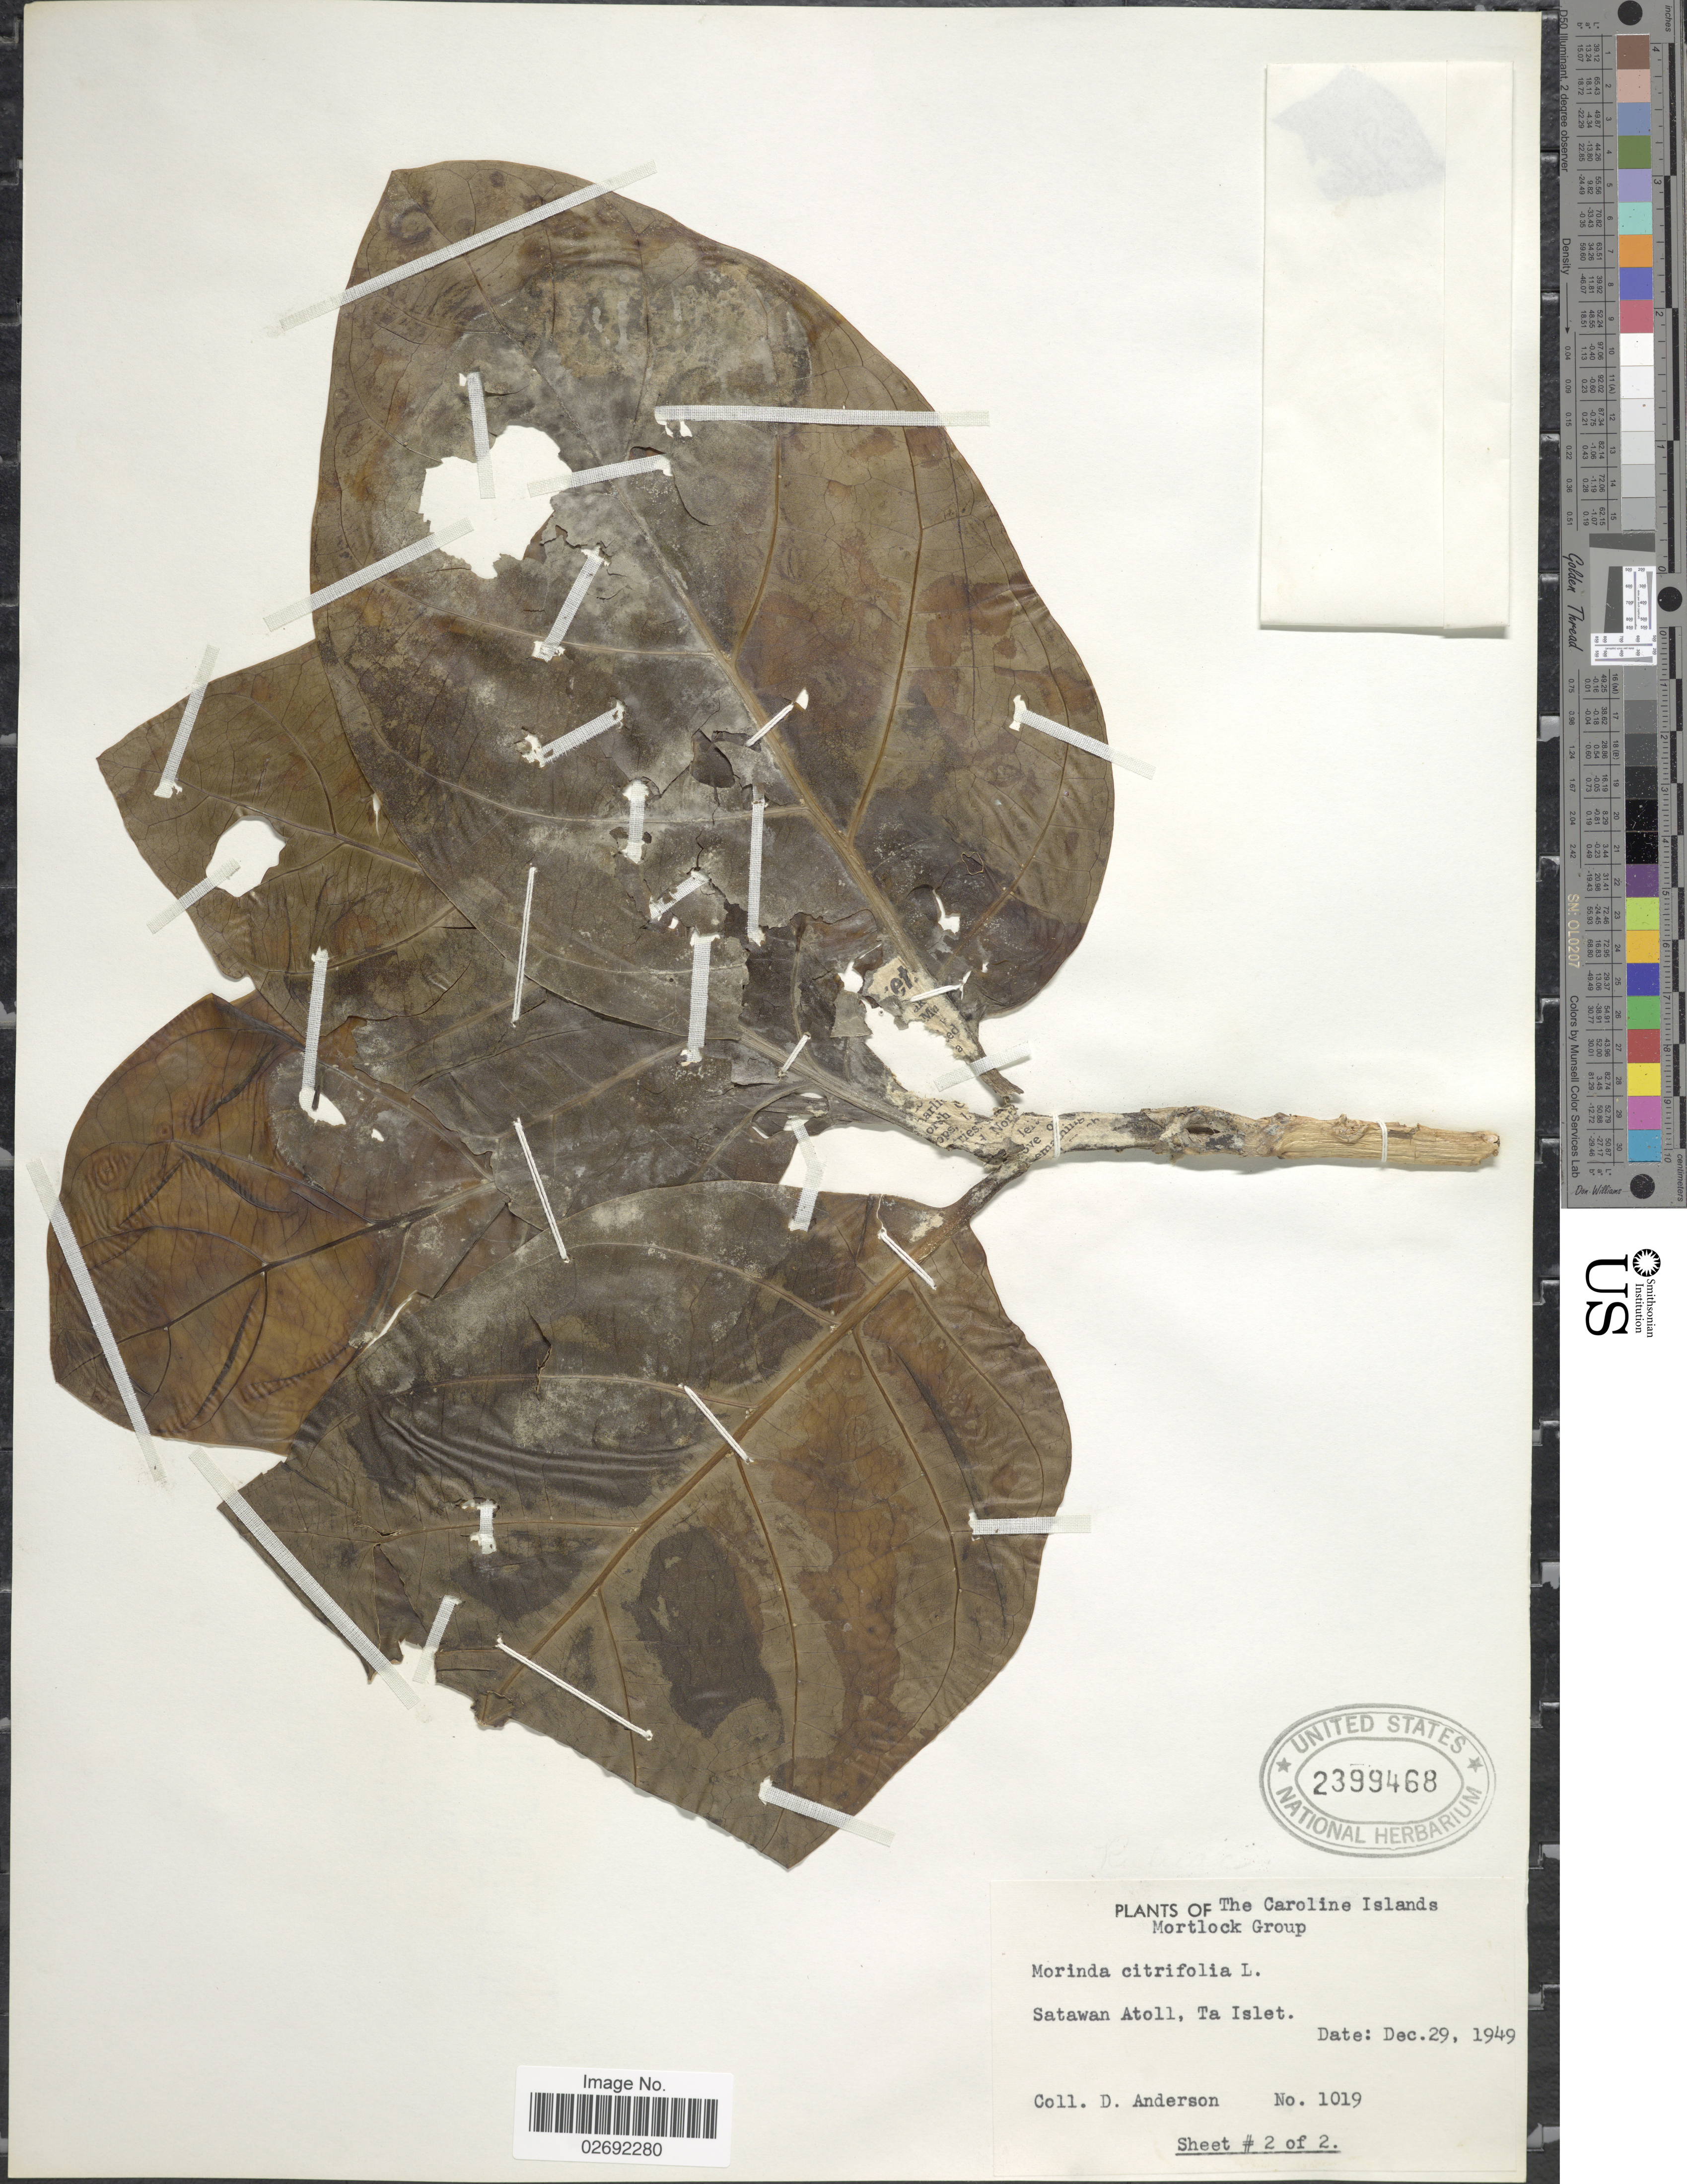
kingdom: Plantae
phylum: Tracheophyta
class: Magnoliopsida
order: Gentianales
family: Rubiaceae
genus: Morinda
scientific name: Morinda citrifolia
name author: L.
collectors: D. Anderson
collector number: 1019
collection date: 1949-12-29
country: Micronesia, Federated States of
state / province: Truk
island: Satawan Atoll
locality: Mortlock Group. Satawan Atoll, Ta Islet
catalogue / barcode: US 2399468